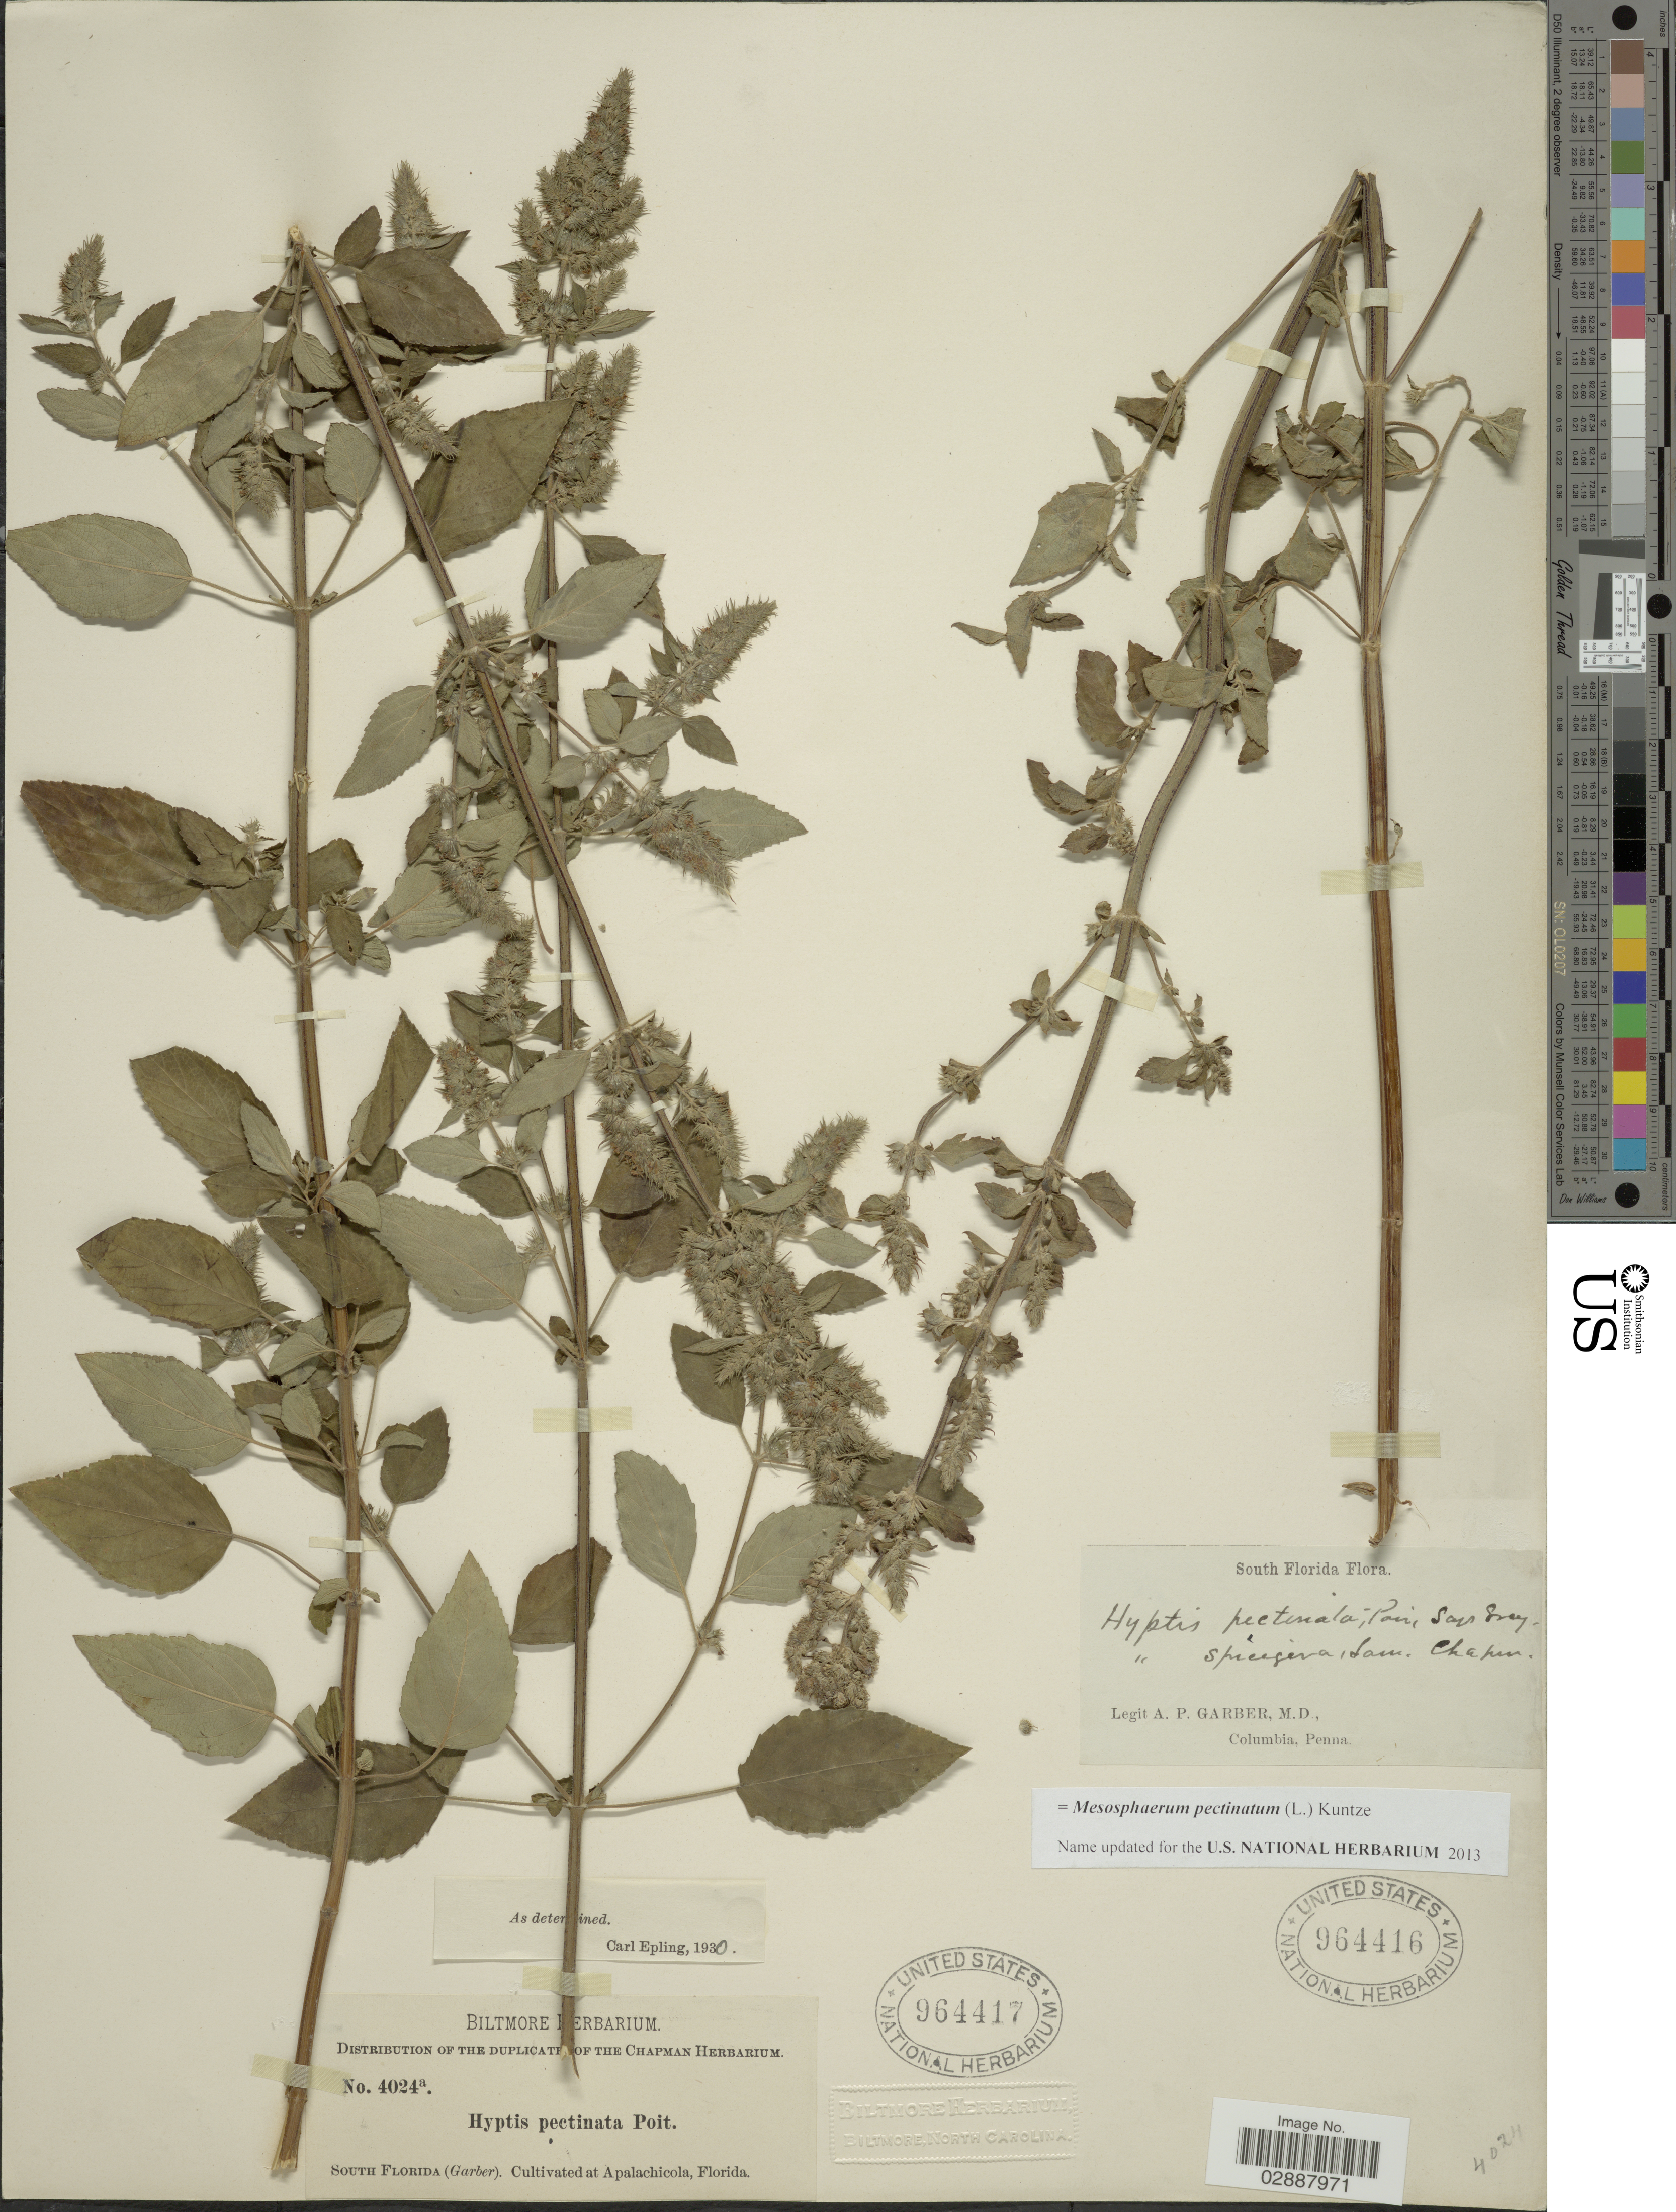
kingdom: Plantae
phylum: Tracheophyta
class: Magnoliopsida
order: Lamiales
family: Lamiaceae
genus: Mesosphaerum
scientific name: Mesosphaerum pectinatum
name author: (L.) Kuntze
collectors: A. P. Garber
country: United States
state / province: Florida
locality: South Florida.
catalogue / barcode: US 964416